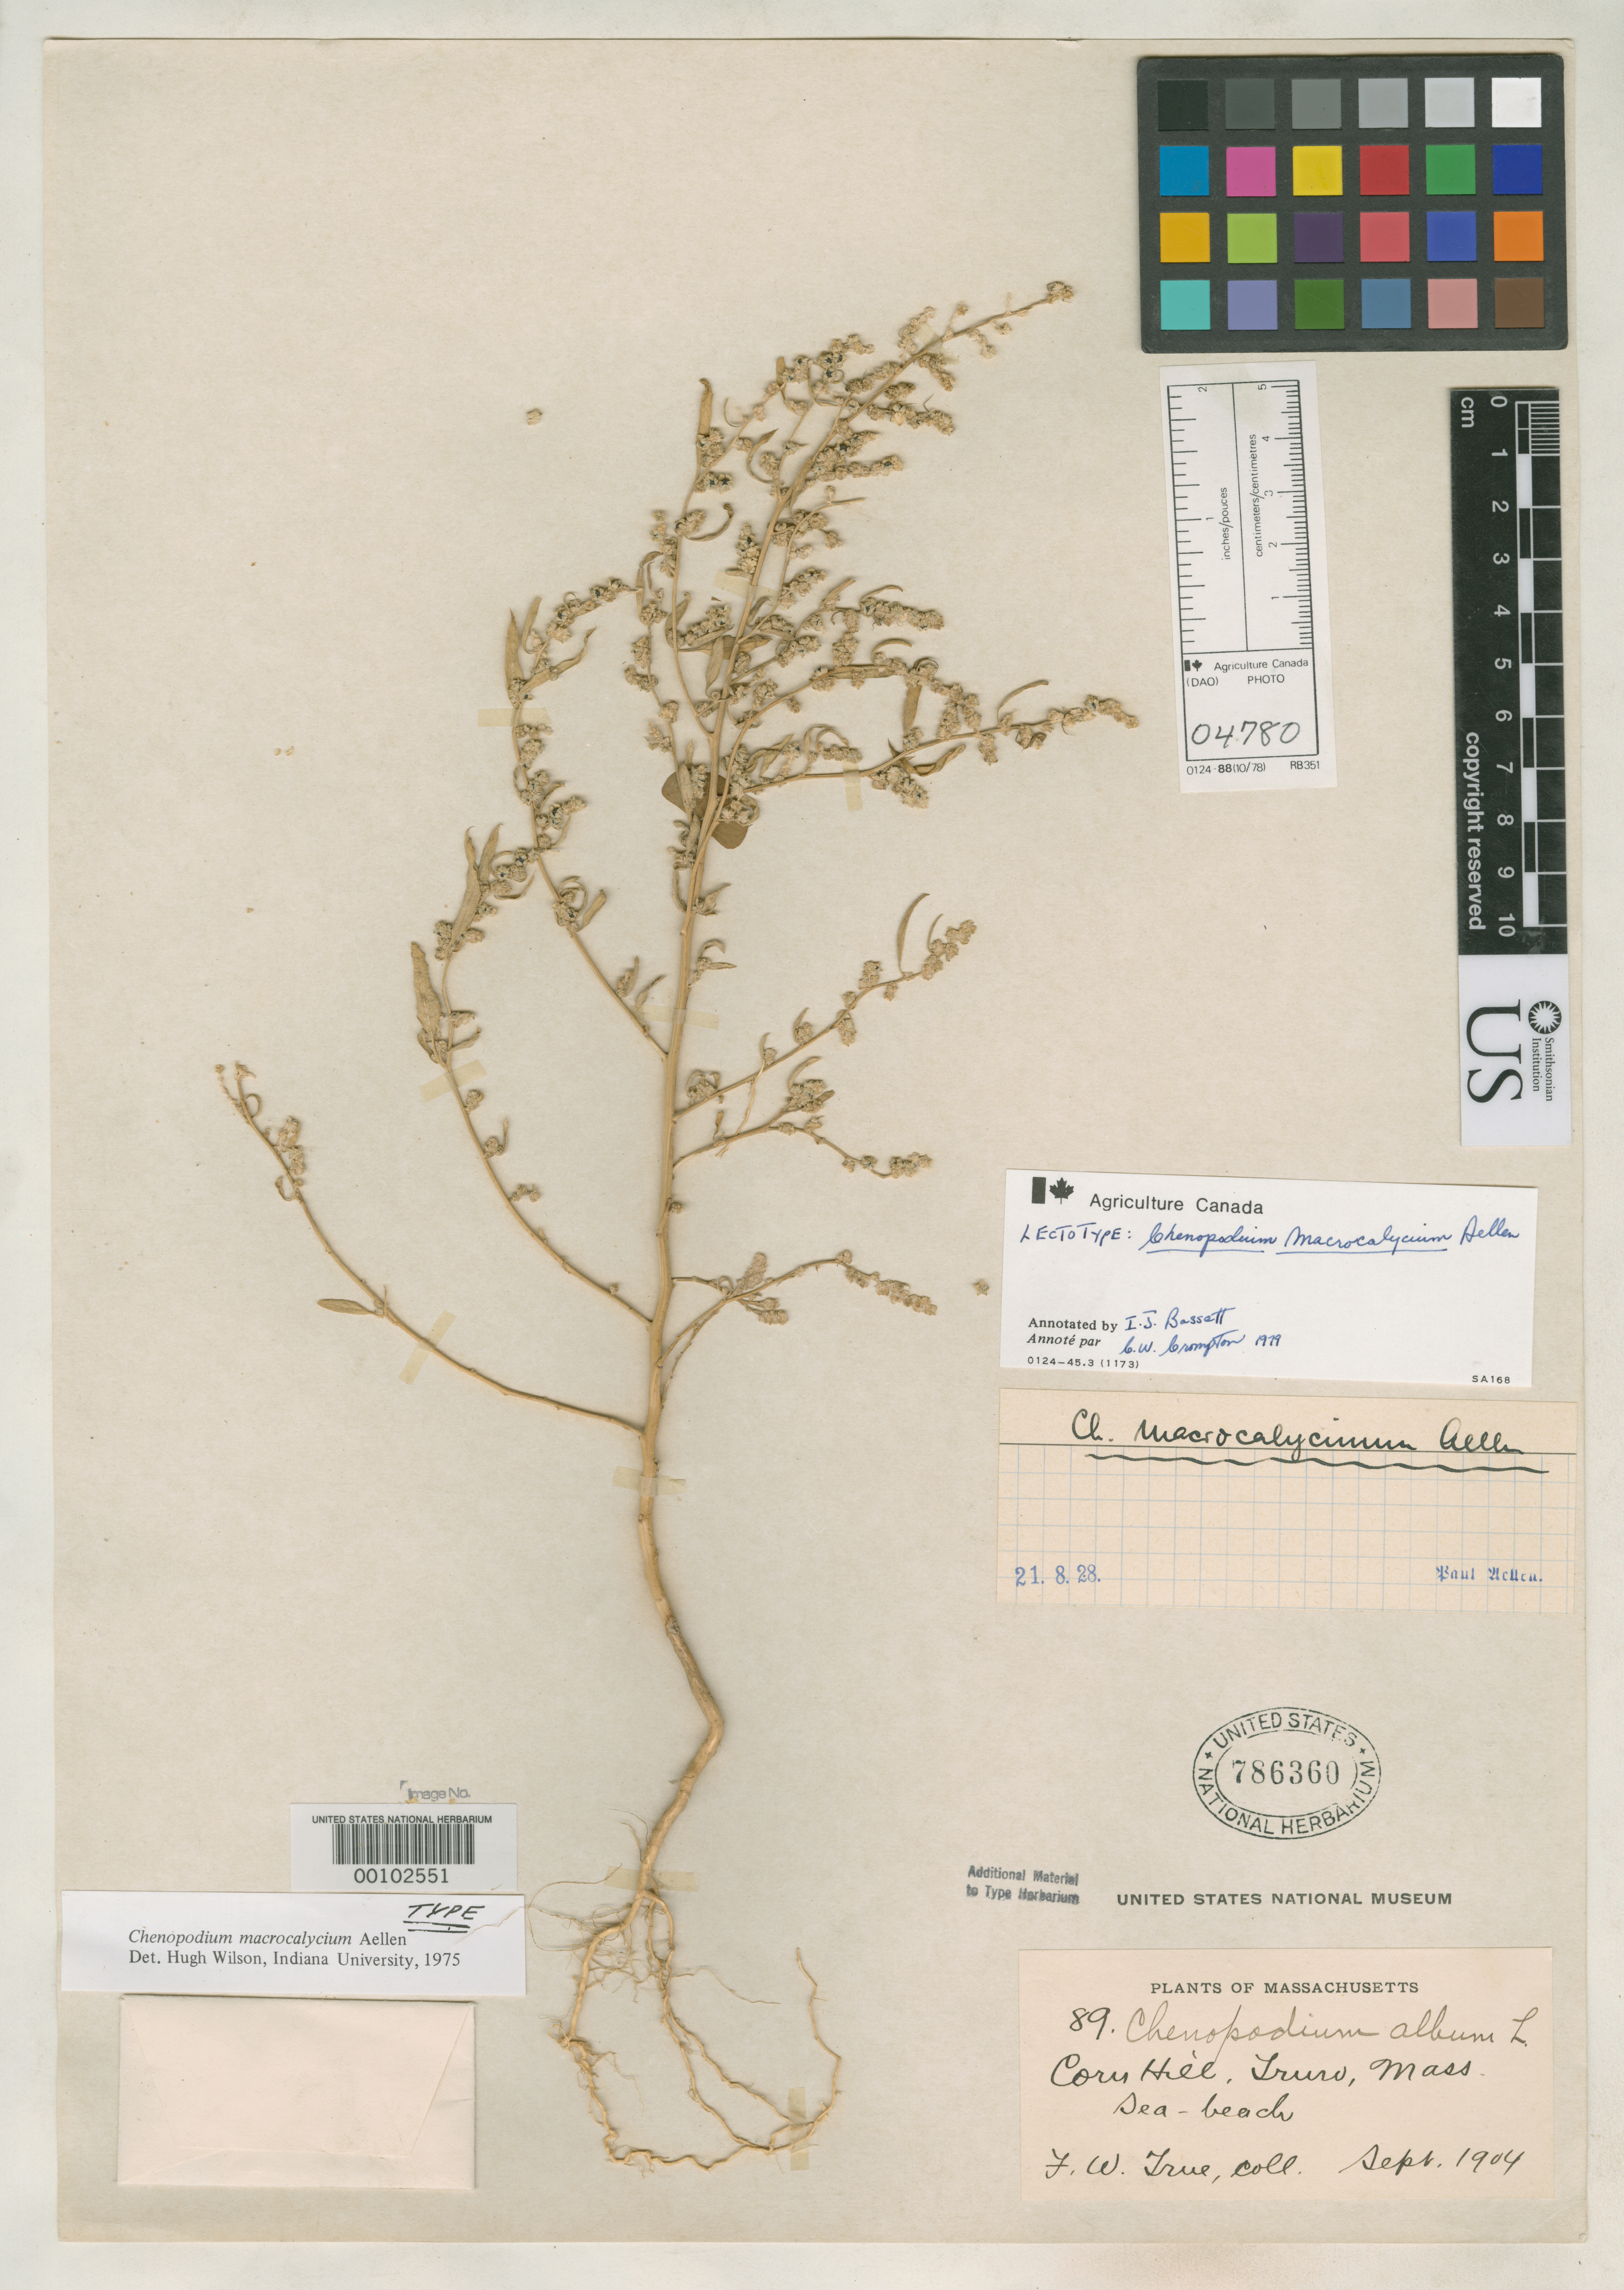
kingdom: Plantae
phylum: Tracheophyta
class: Magnoliopsida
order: Caryophyllales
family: Amaranthaceae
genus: Chenopodium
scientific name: Chenopodium macrocalycium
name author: Aellen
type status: Syntype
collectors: F. True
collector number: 89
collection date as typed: Sep 1904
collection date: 1904-09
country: United States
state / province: Massachusetts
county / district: Barnstable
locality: Corn Hill, Truro.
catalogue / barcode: US 786360